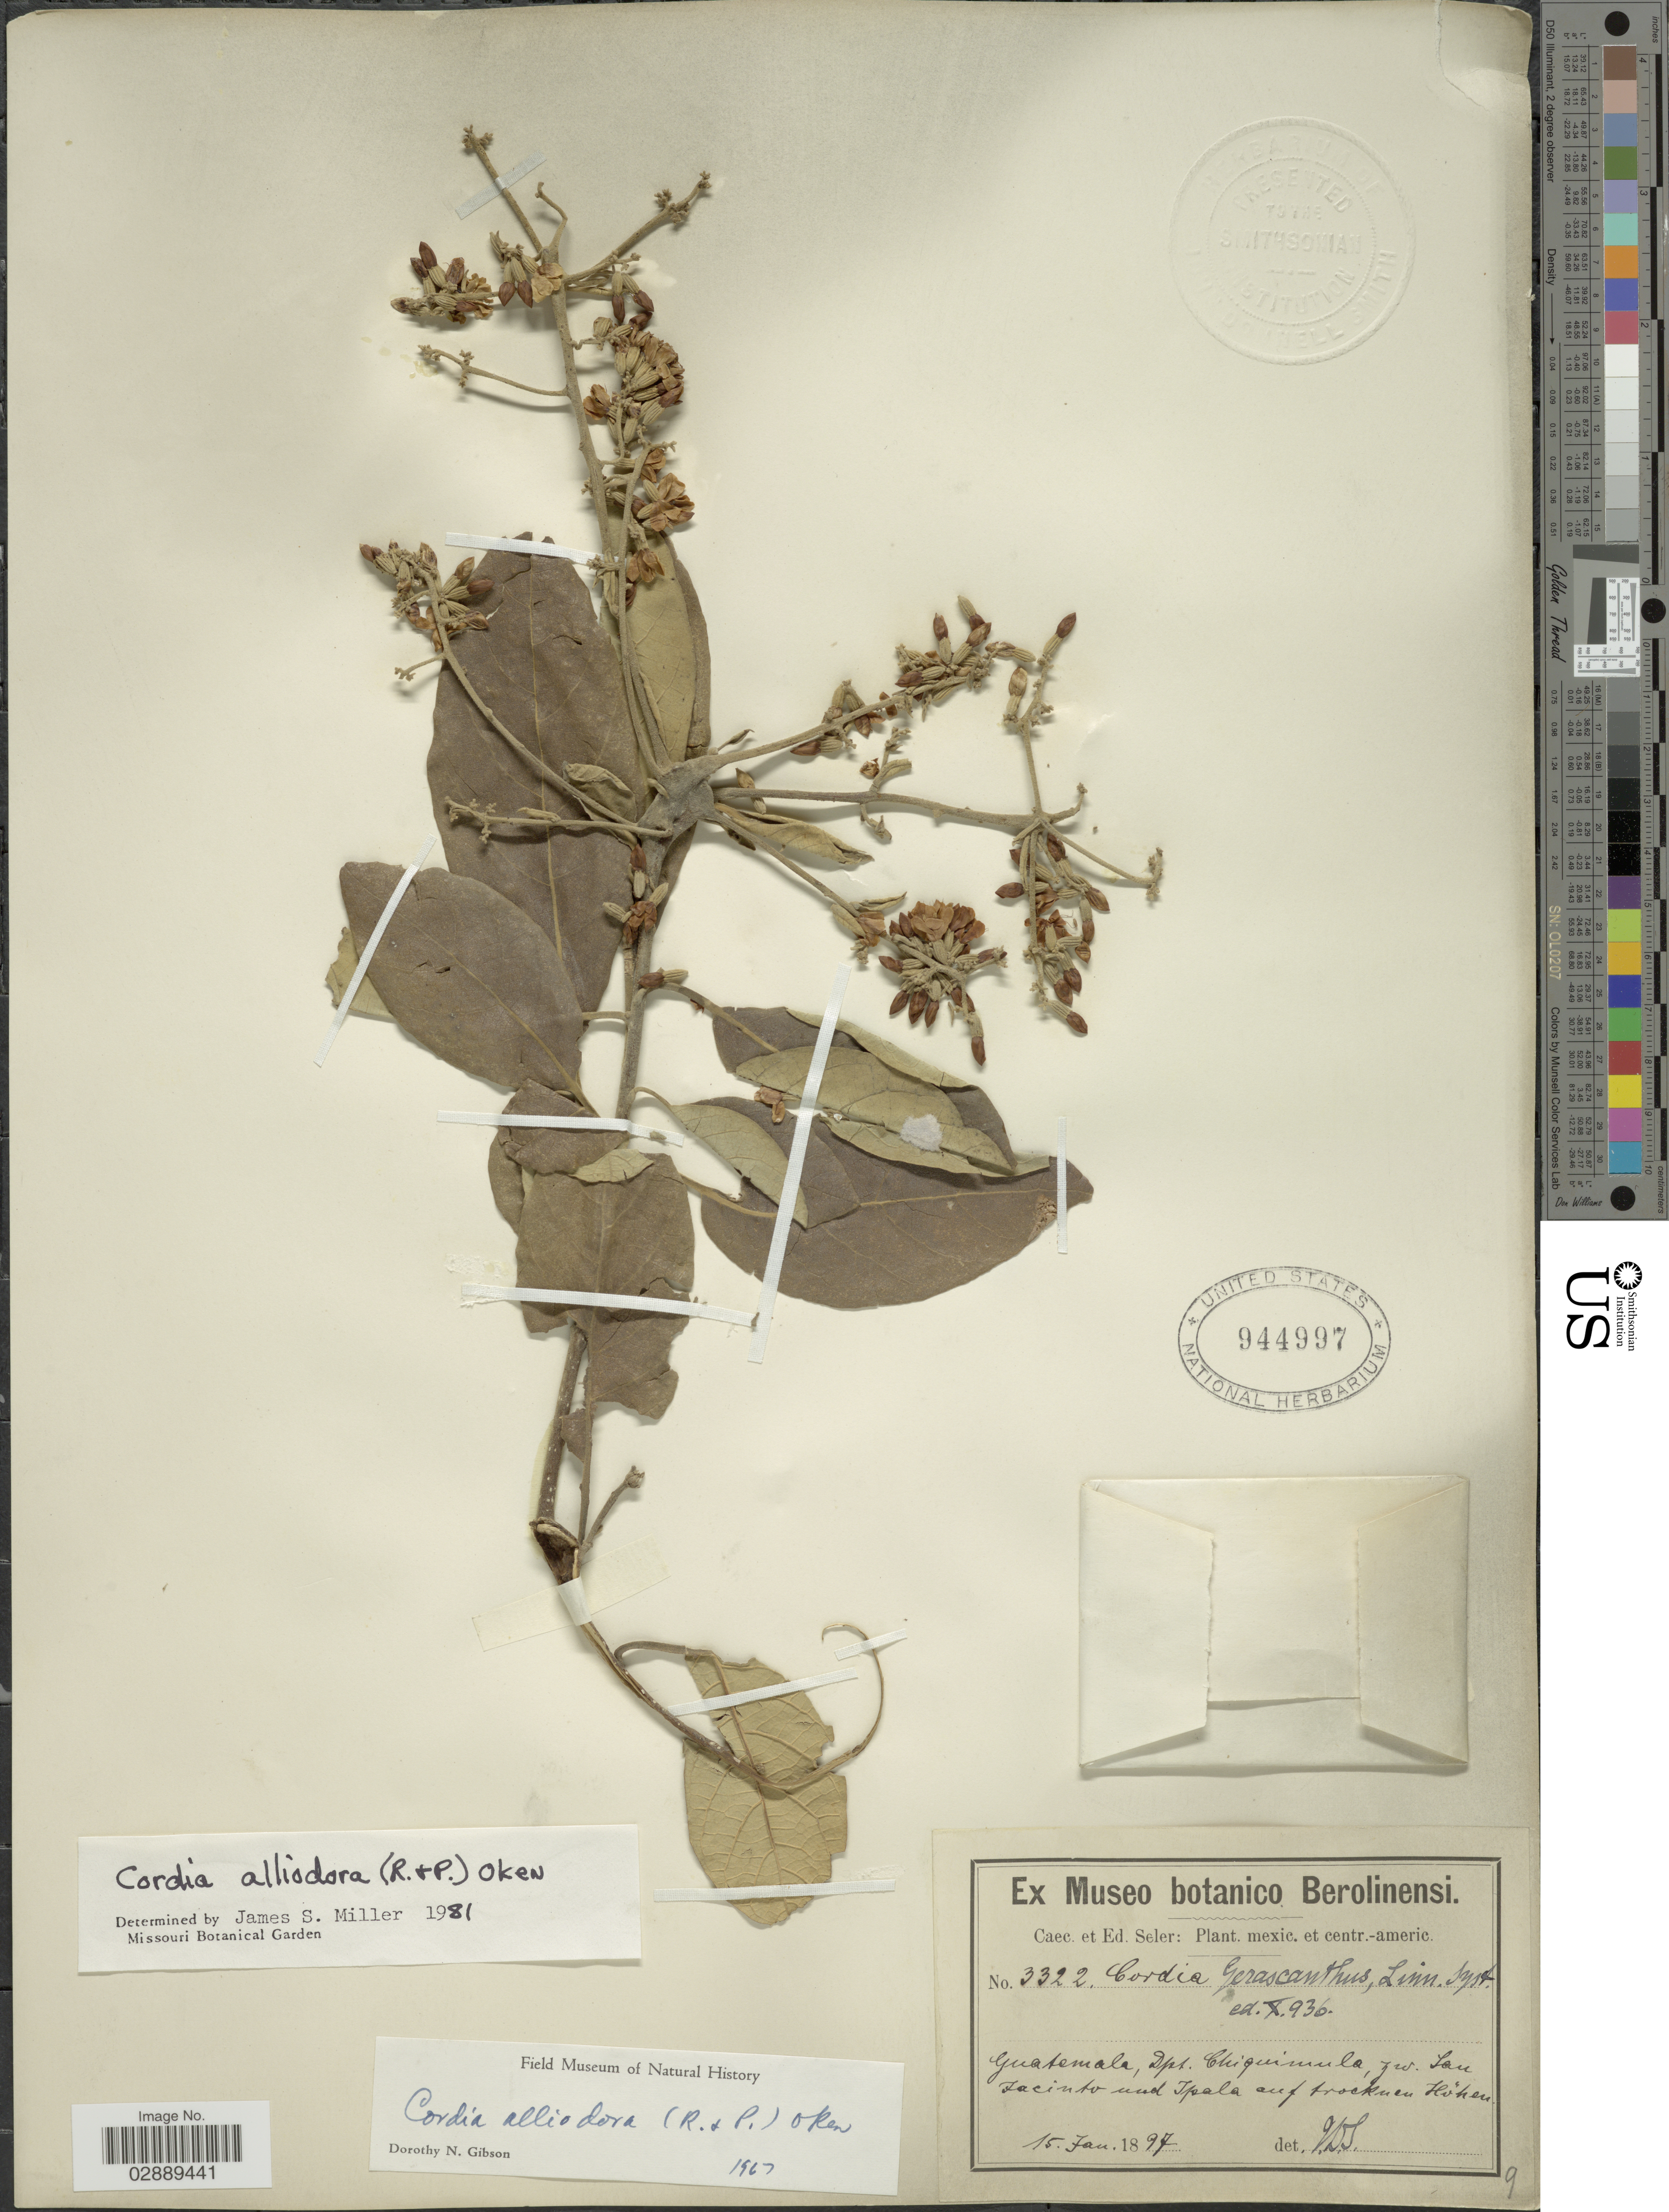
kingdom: Plantae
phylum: Tracheophyta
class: Magnoliopsida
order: Boraginales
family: Cordiaceae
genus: Cordia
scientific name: Cordia alliodora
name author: (Ruiz & Pav.) Oken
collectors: ex Caec. et Ed Seler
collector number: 3322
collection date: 1897-01-15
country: Guatemala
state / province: Chiquimula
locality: Dpt. Chiquimula, zw San Jacinto und Ipala auf trocknen Höhen.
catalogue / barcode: US 944997